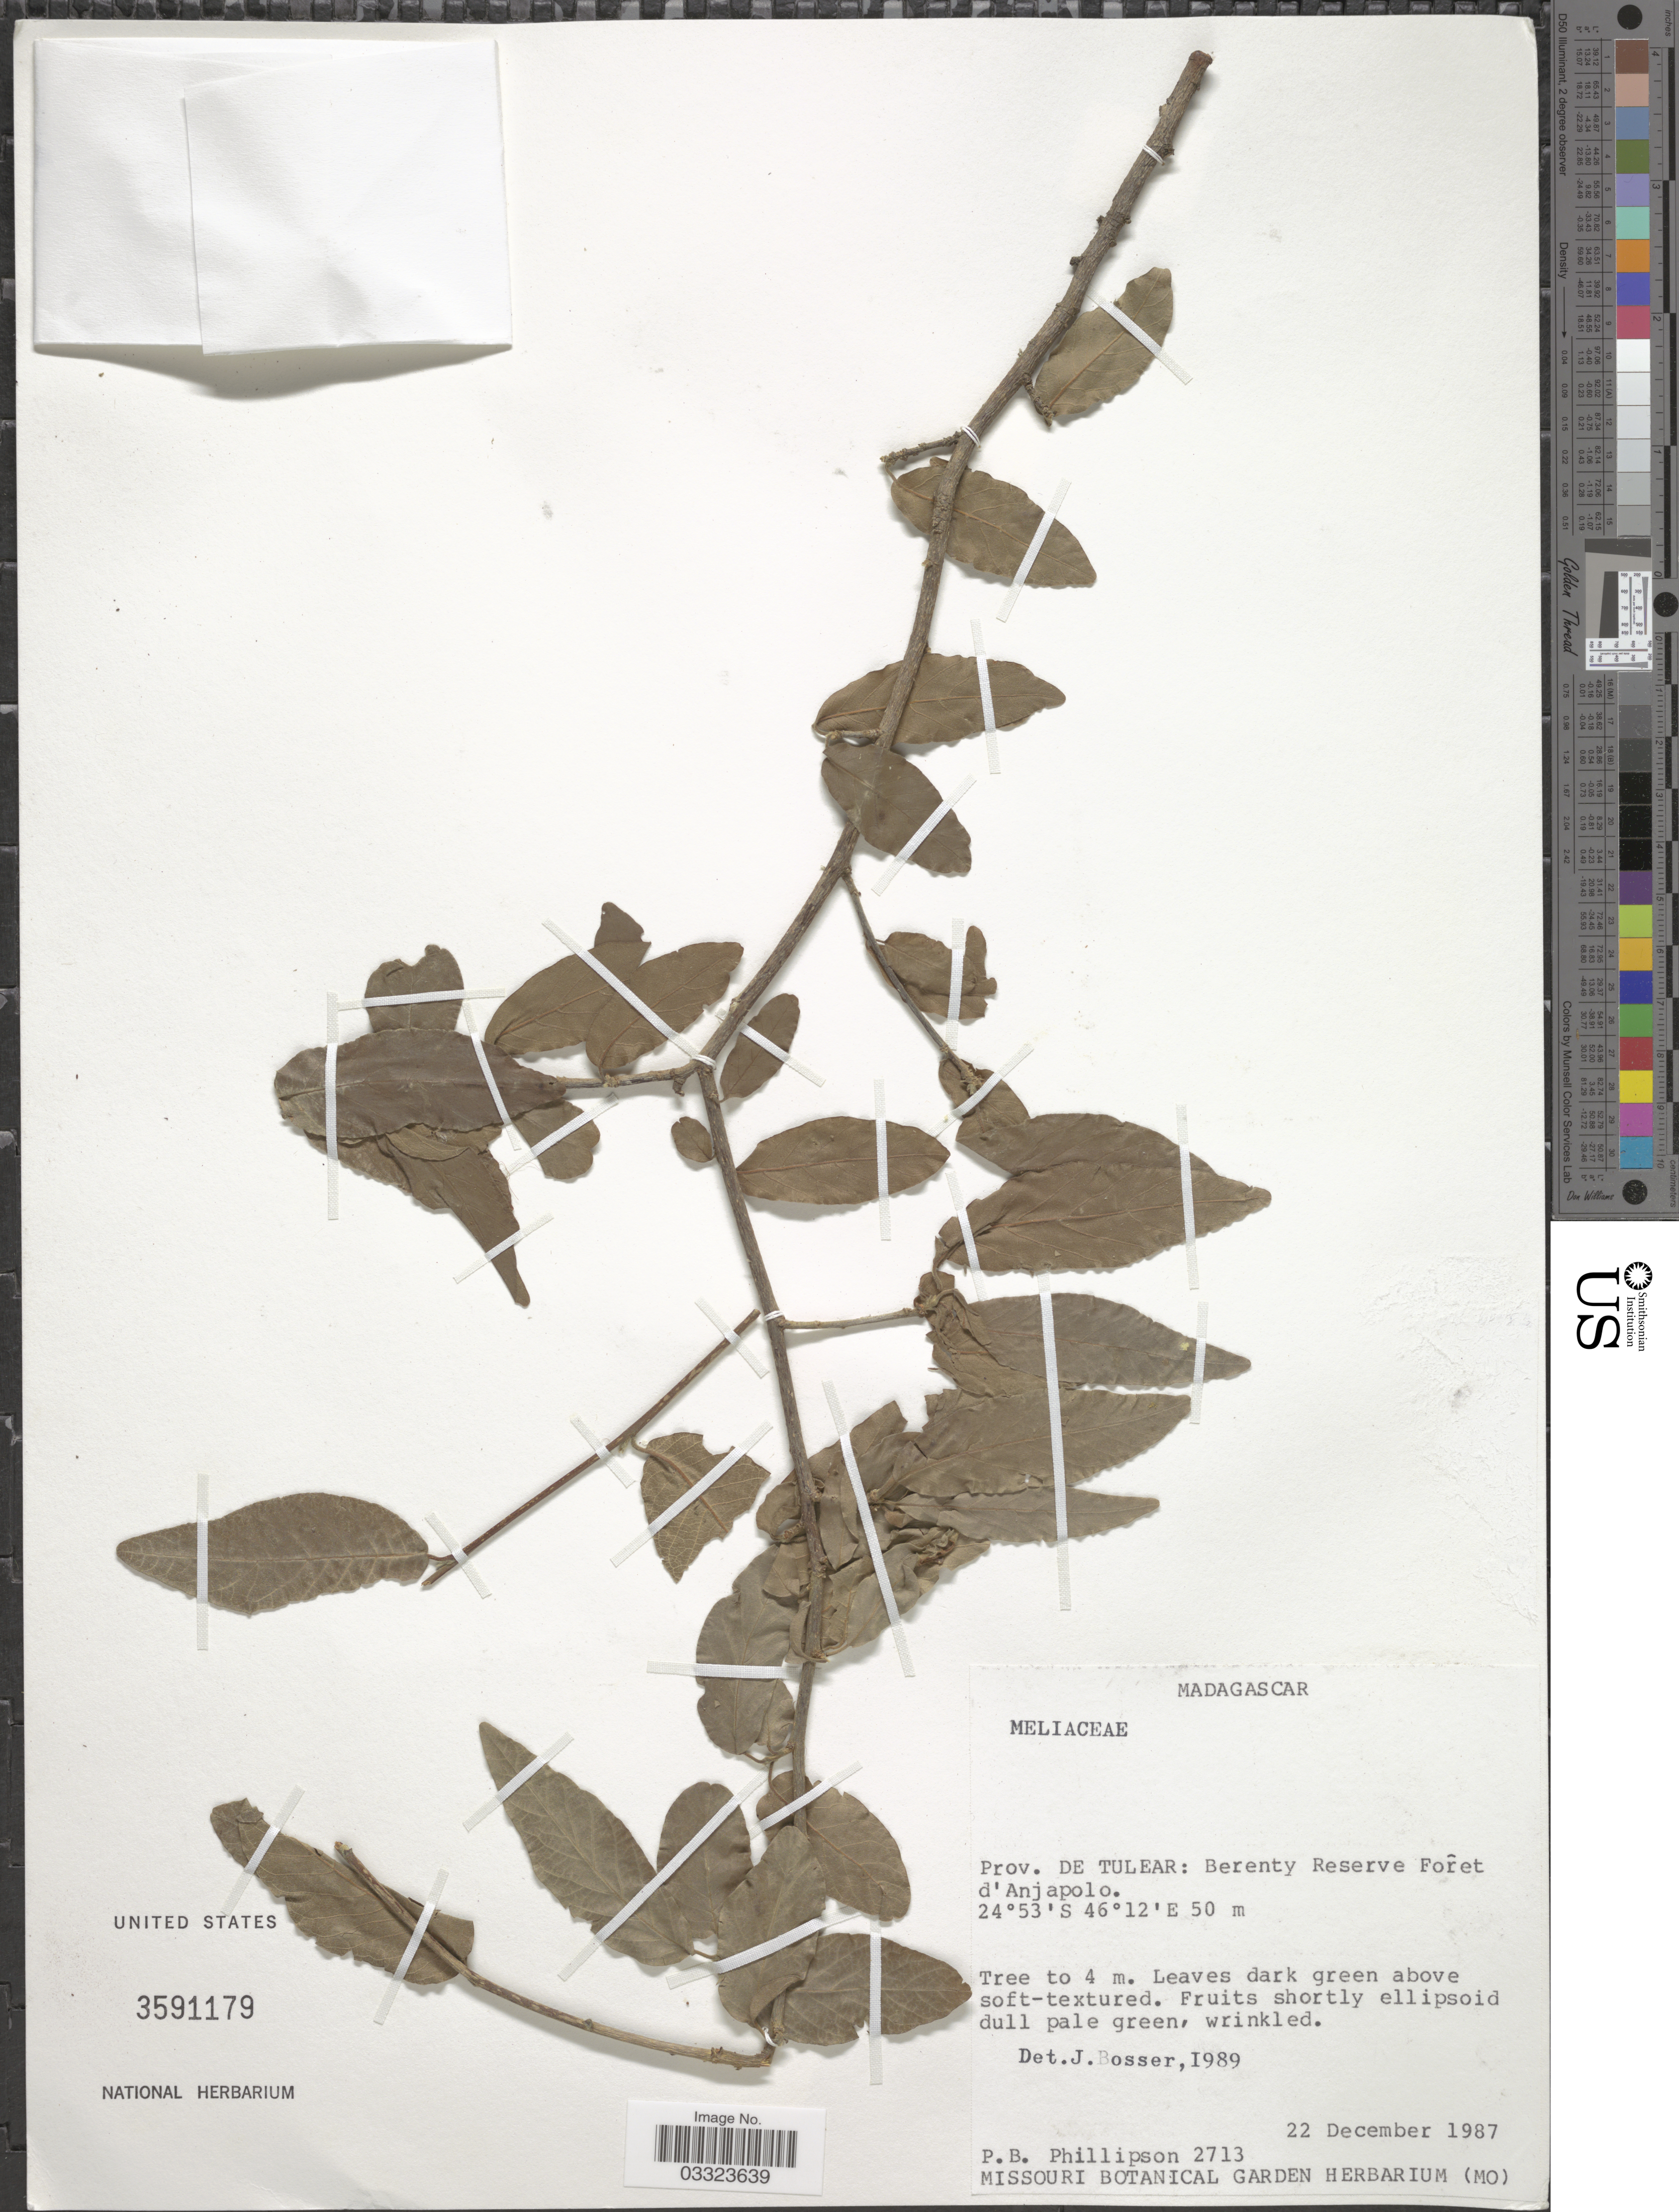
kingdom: Plantae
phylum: Tracheophyta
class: Magnoliopsida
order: Sapindales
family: Meliaceae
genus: Turraea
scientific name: Turraea sericea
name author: Sm.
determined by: Phillipson, P. B.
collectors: P. B. Phillipson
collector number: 2713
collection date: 1987-12-22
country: Madagascar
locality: Prov. de Tulear: Berenty Reserve Foret d'Anjapolo.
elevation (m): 50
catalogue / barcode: US 3591179